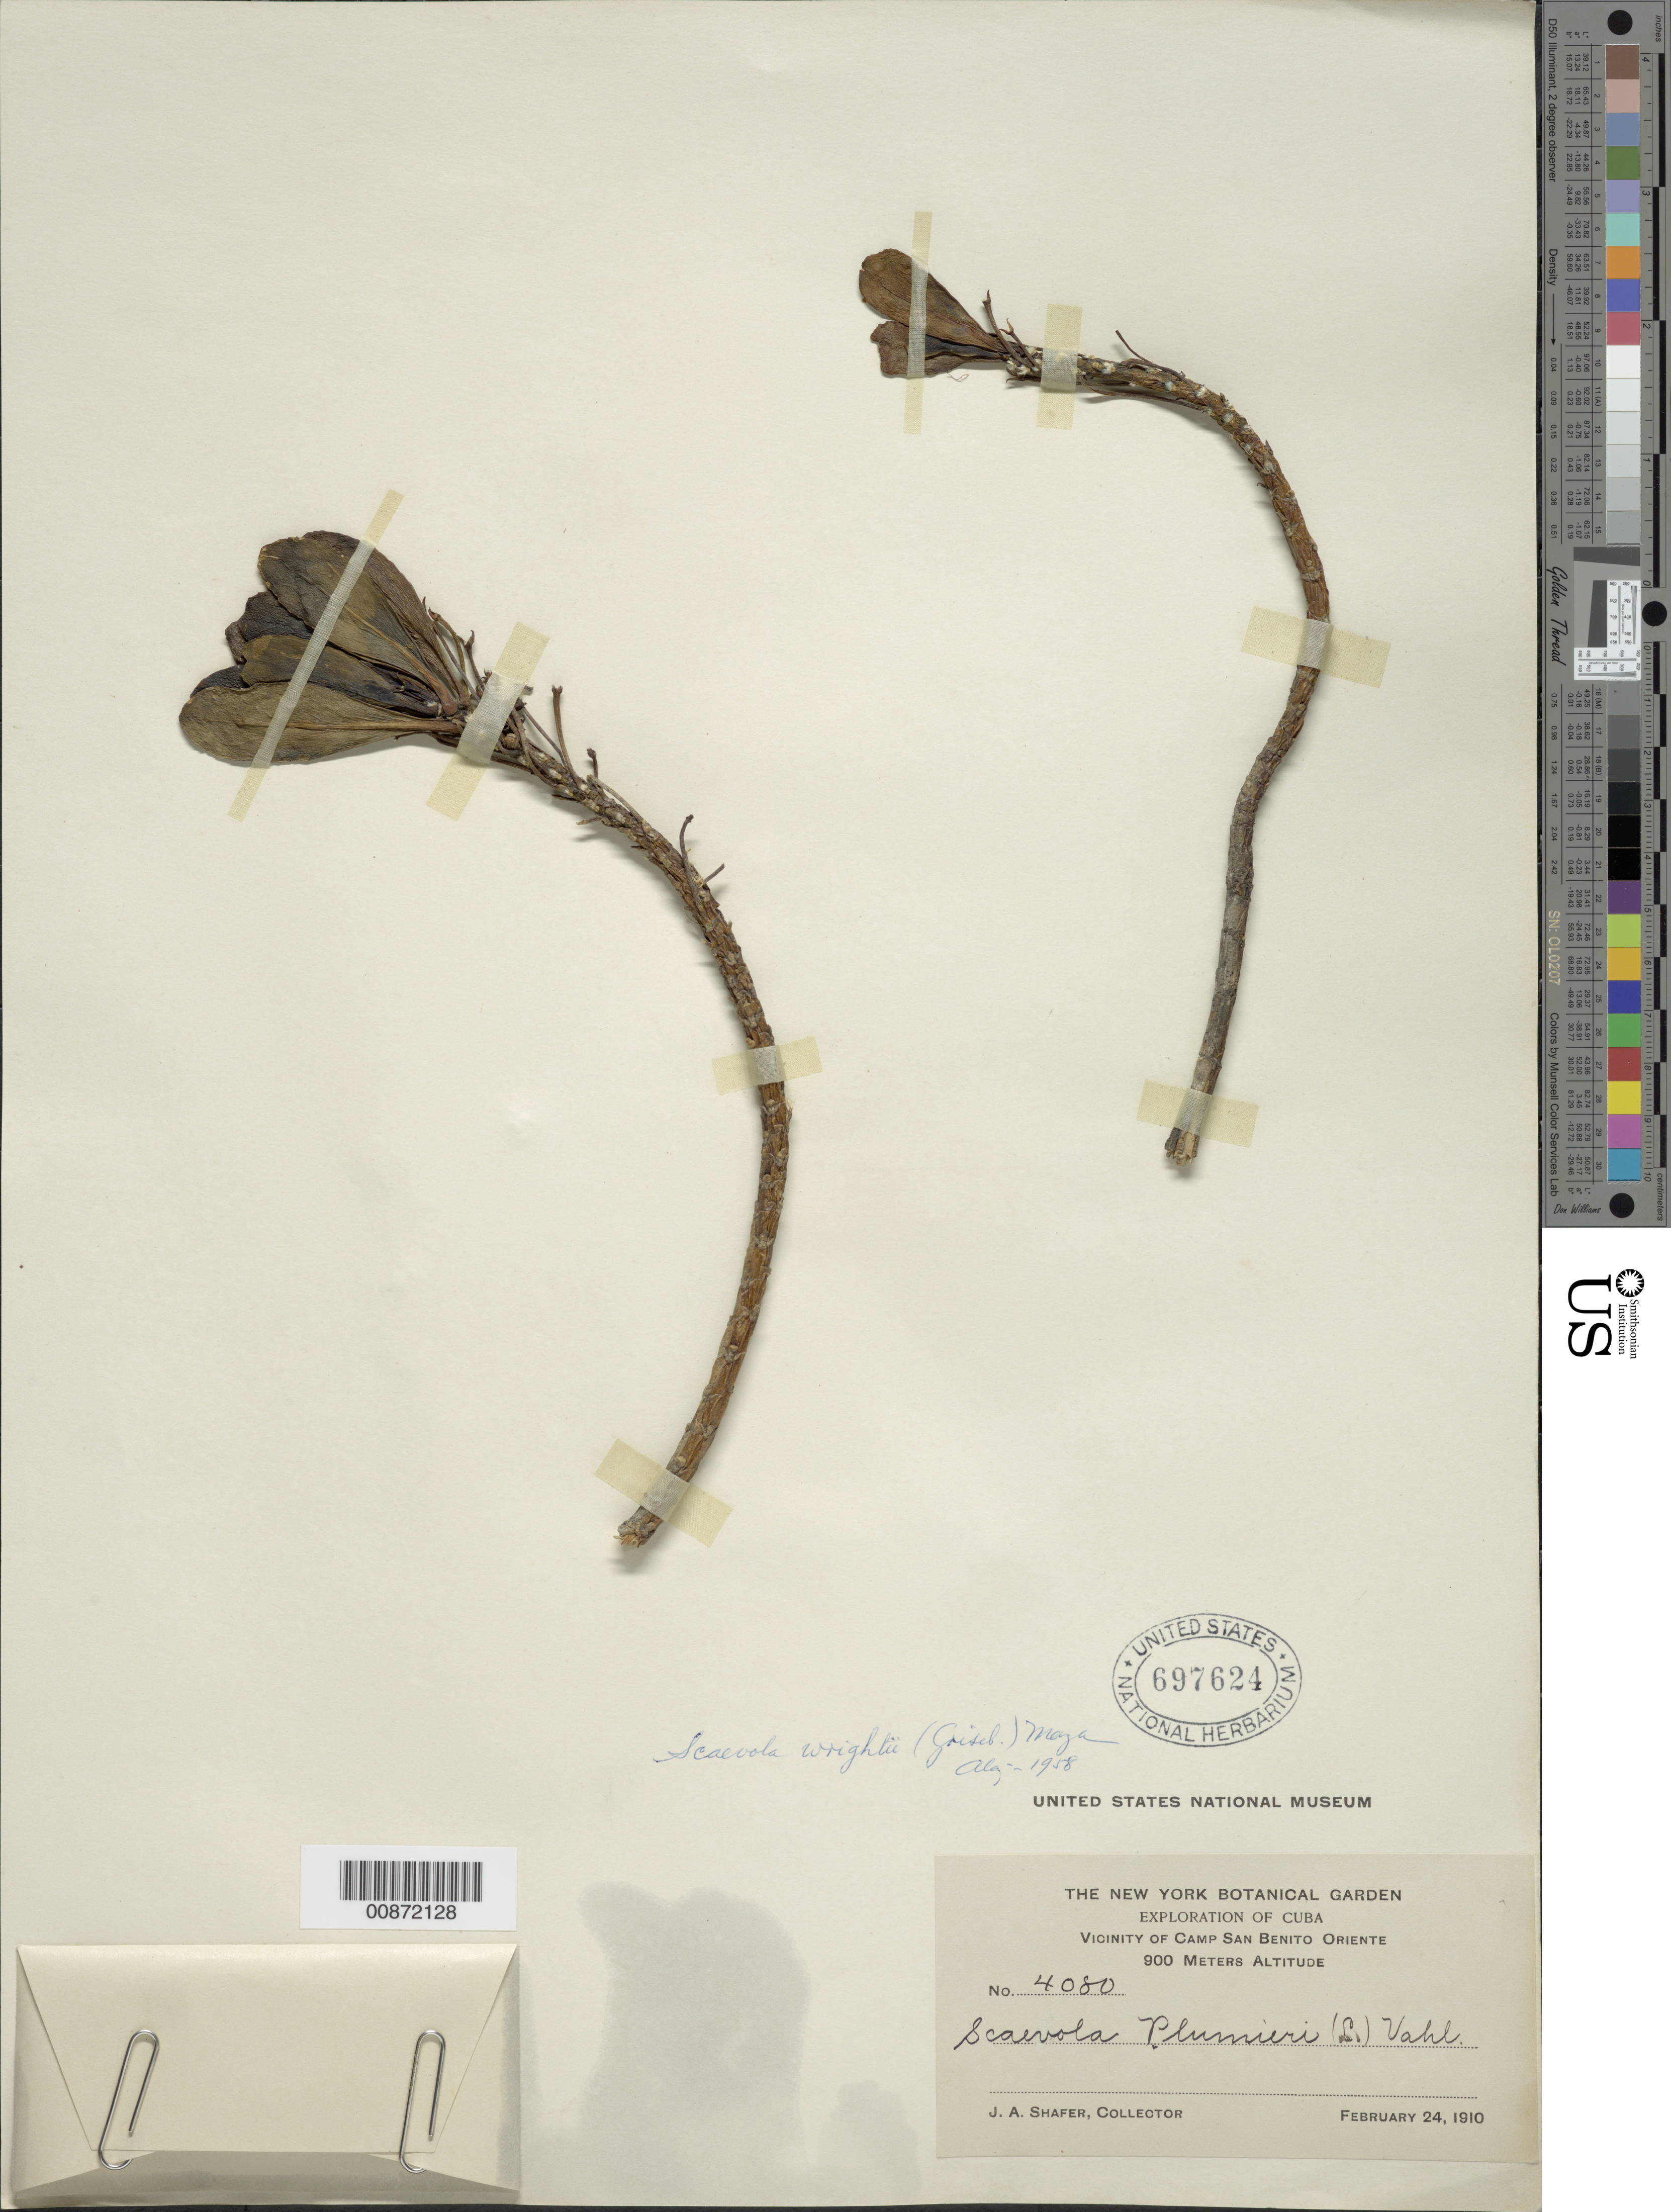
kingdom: Plantae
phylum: Tracheophyta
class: Magnoliopsida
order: Asterales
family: Goodeniaceae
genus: Scaevola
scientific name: Scaevola wrightii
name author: (Griseb.) M. Gómez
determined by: Liogier, Alain H.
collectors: J. A. Shafer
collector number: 4080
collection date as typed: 24 Feb 1910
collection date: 1910-02-24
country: Cuba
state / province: Oriente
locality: Vicinity of Camp San Benito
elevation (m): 900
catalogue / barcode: US 697624